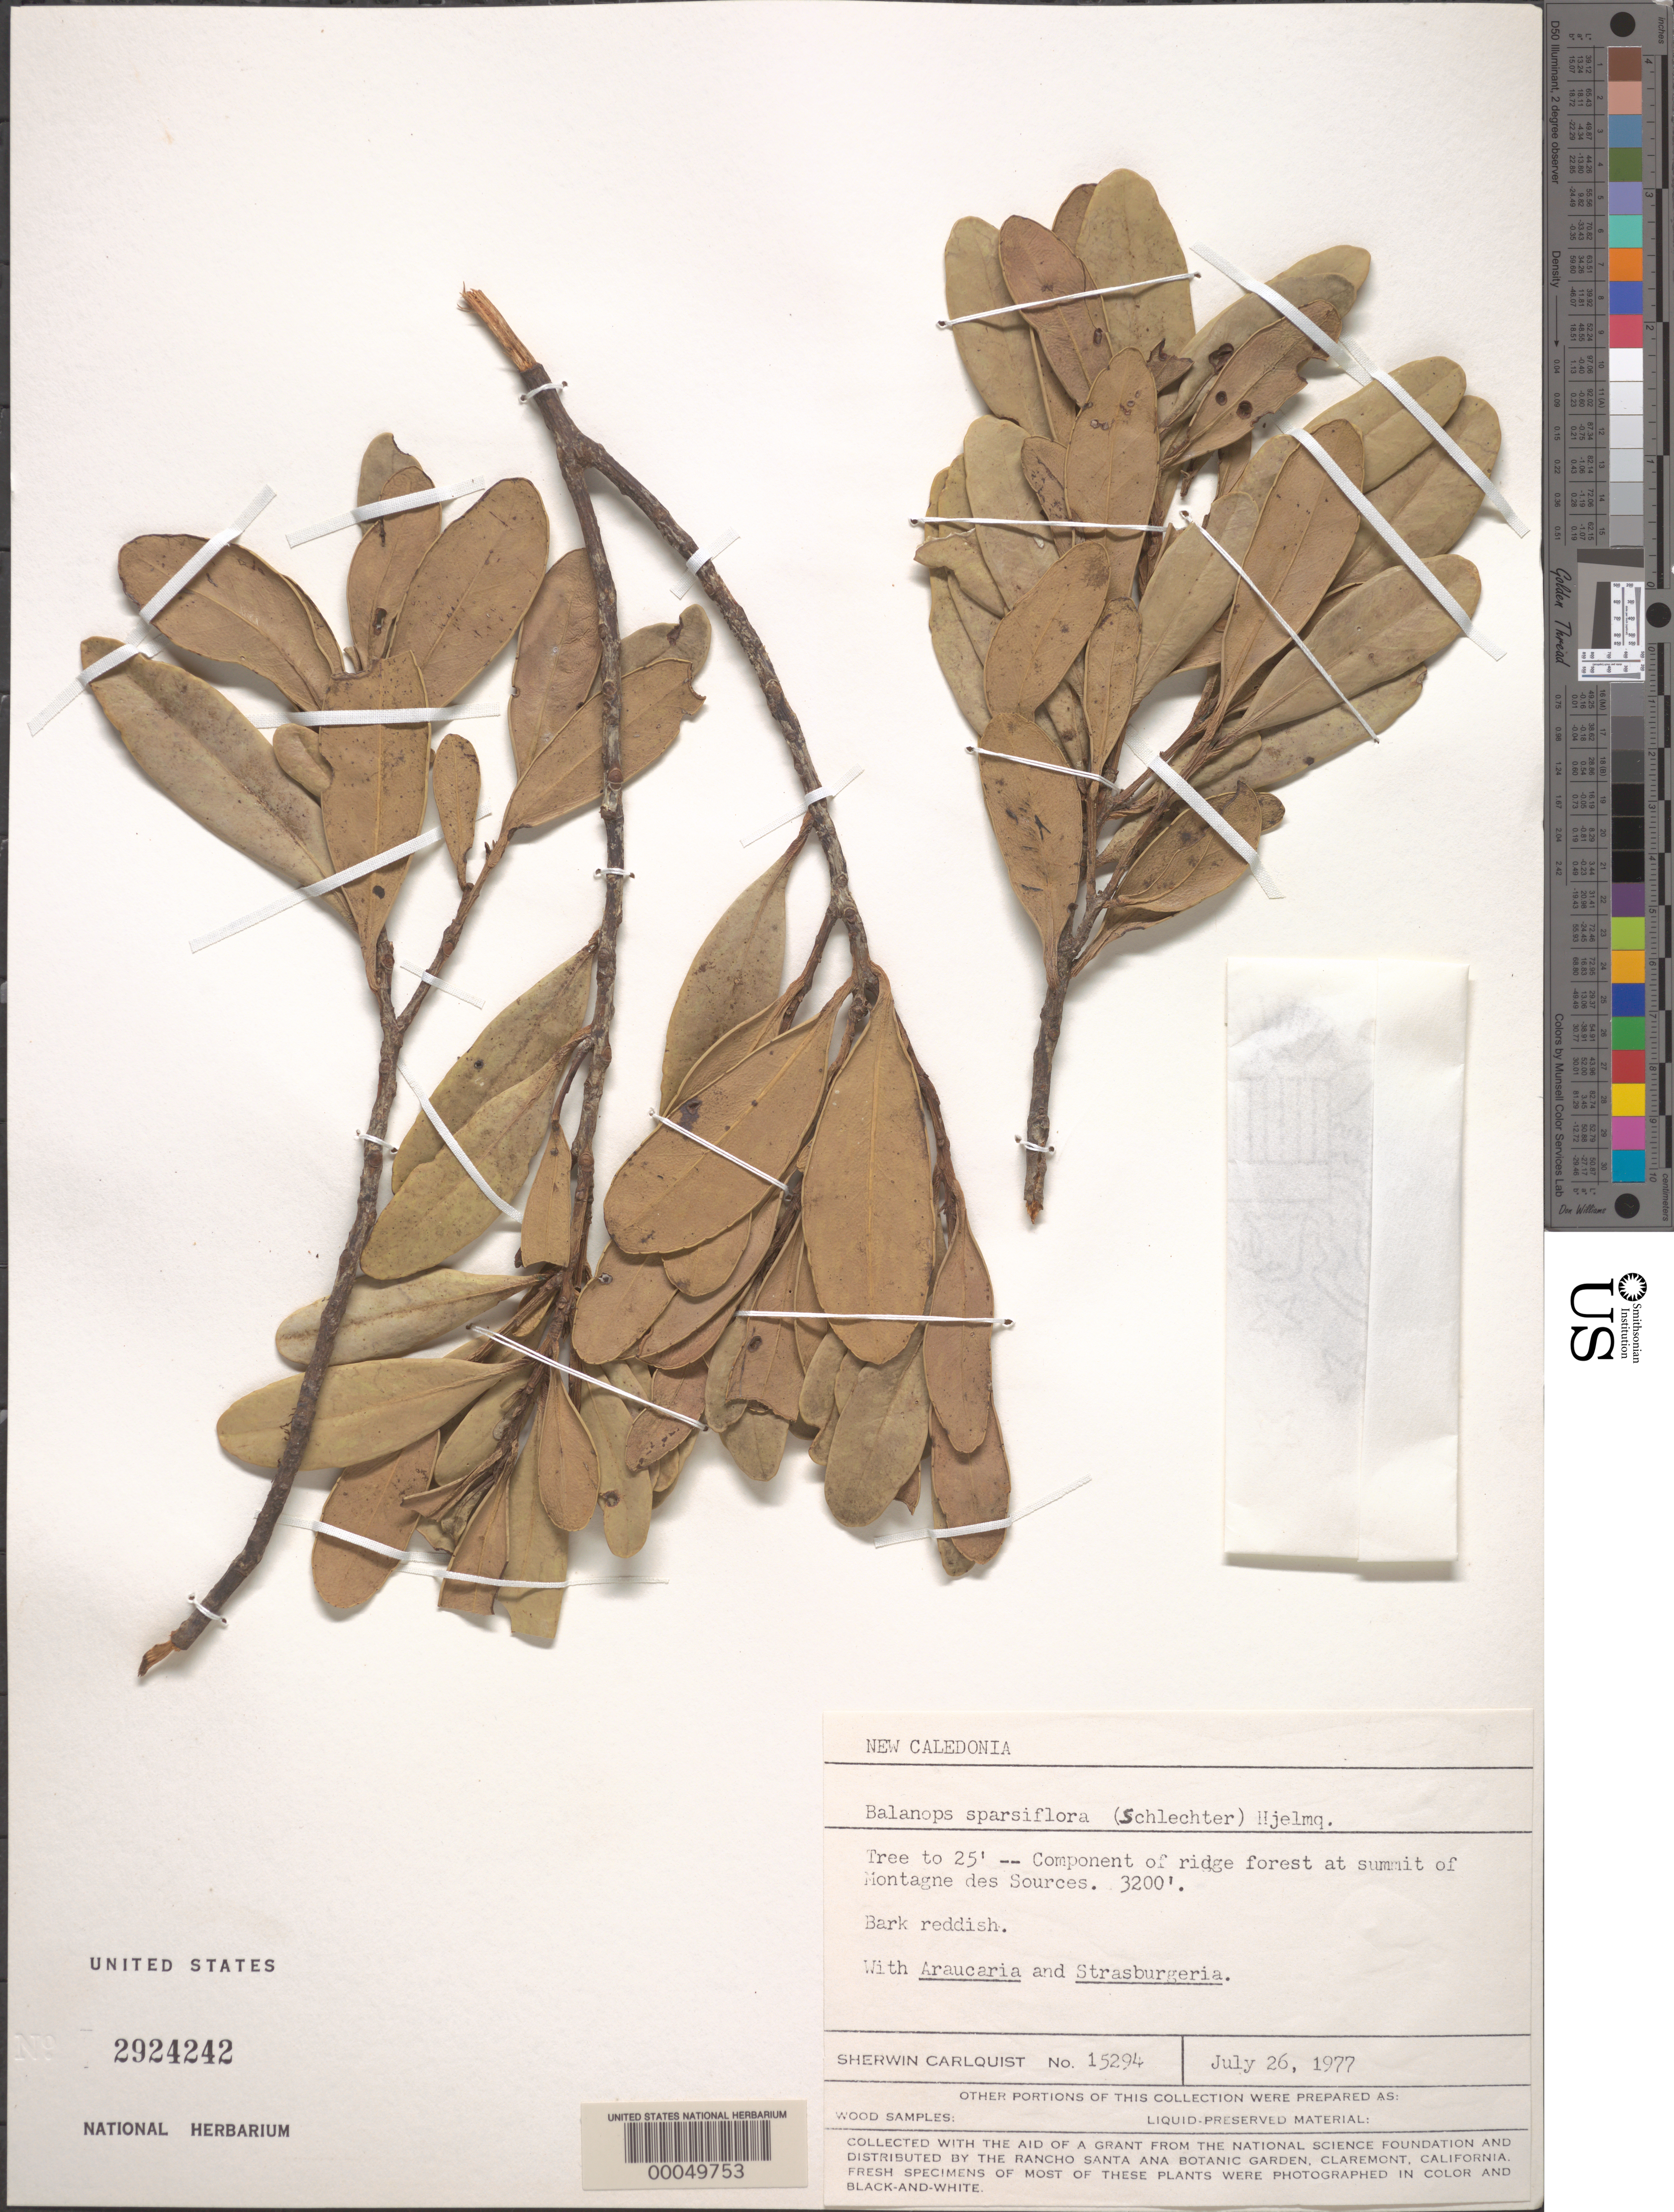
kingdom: Plantae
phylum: Tracheophyta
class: Magnoliopsida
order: Malpighiales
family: Balanopaceae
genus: Balanops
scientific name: Balanops sparsiflora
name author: (Schltr.) Hjelmq.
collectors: S. Carlquist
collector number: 15294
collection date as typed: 26 Jul 1977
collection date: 1977-07-26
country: New Caledonia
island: New Caledonia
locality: In ridge forest at summit of Montgne des Sources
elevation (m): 975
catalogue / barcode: US 2924242